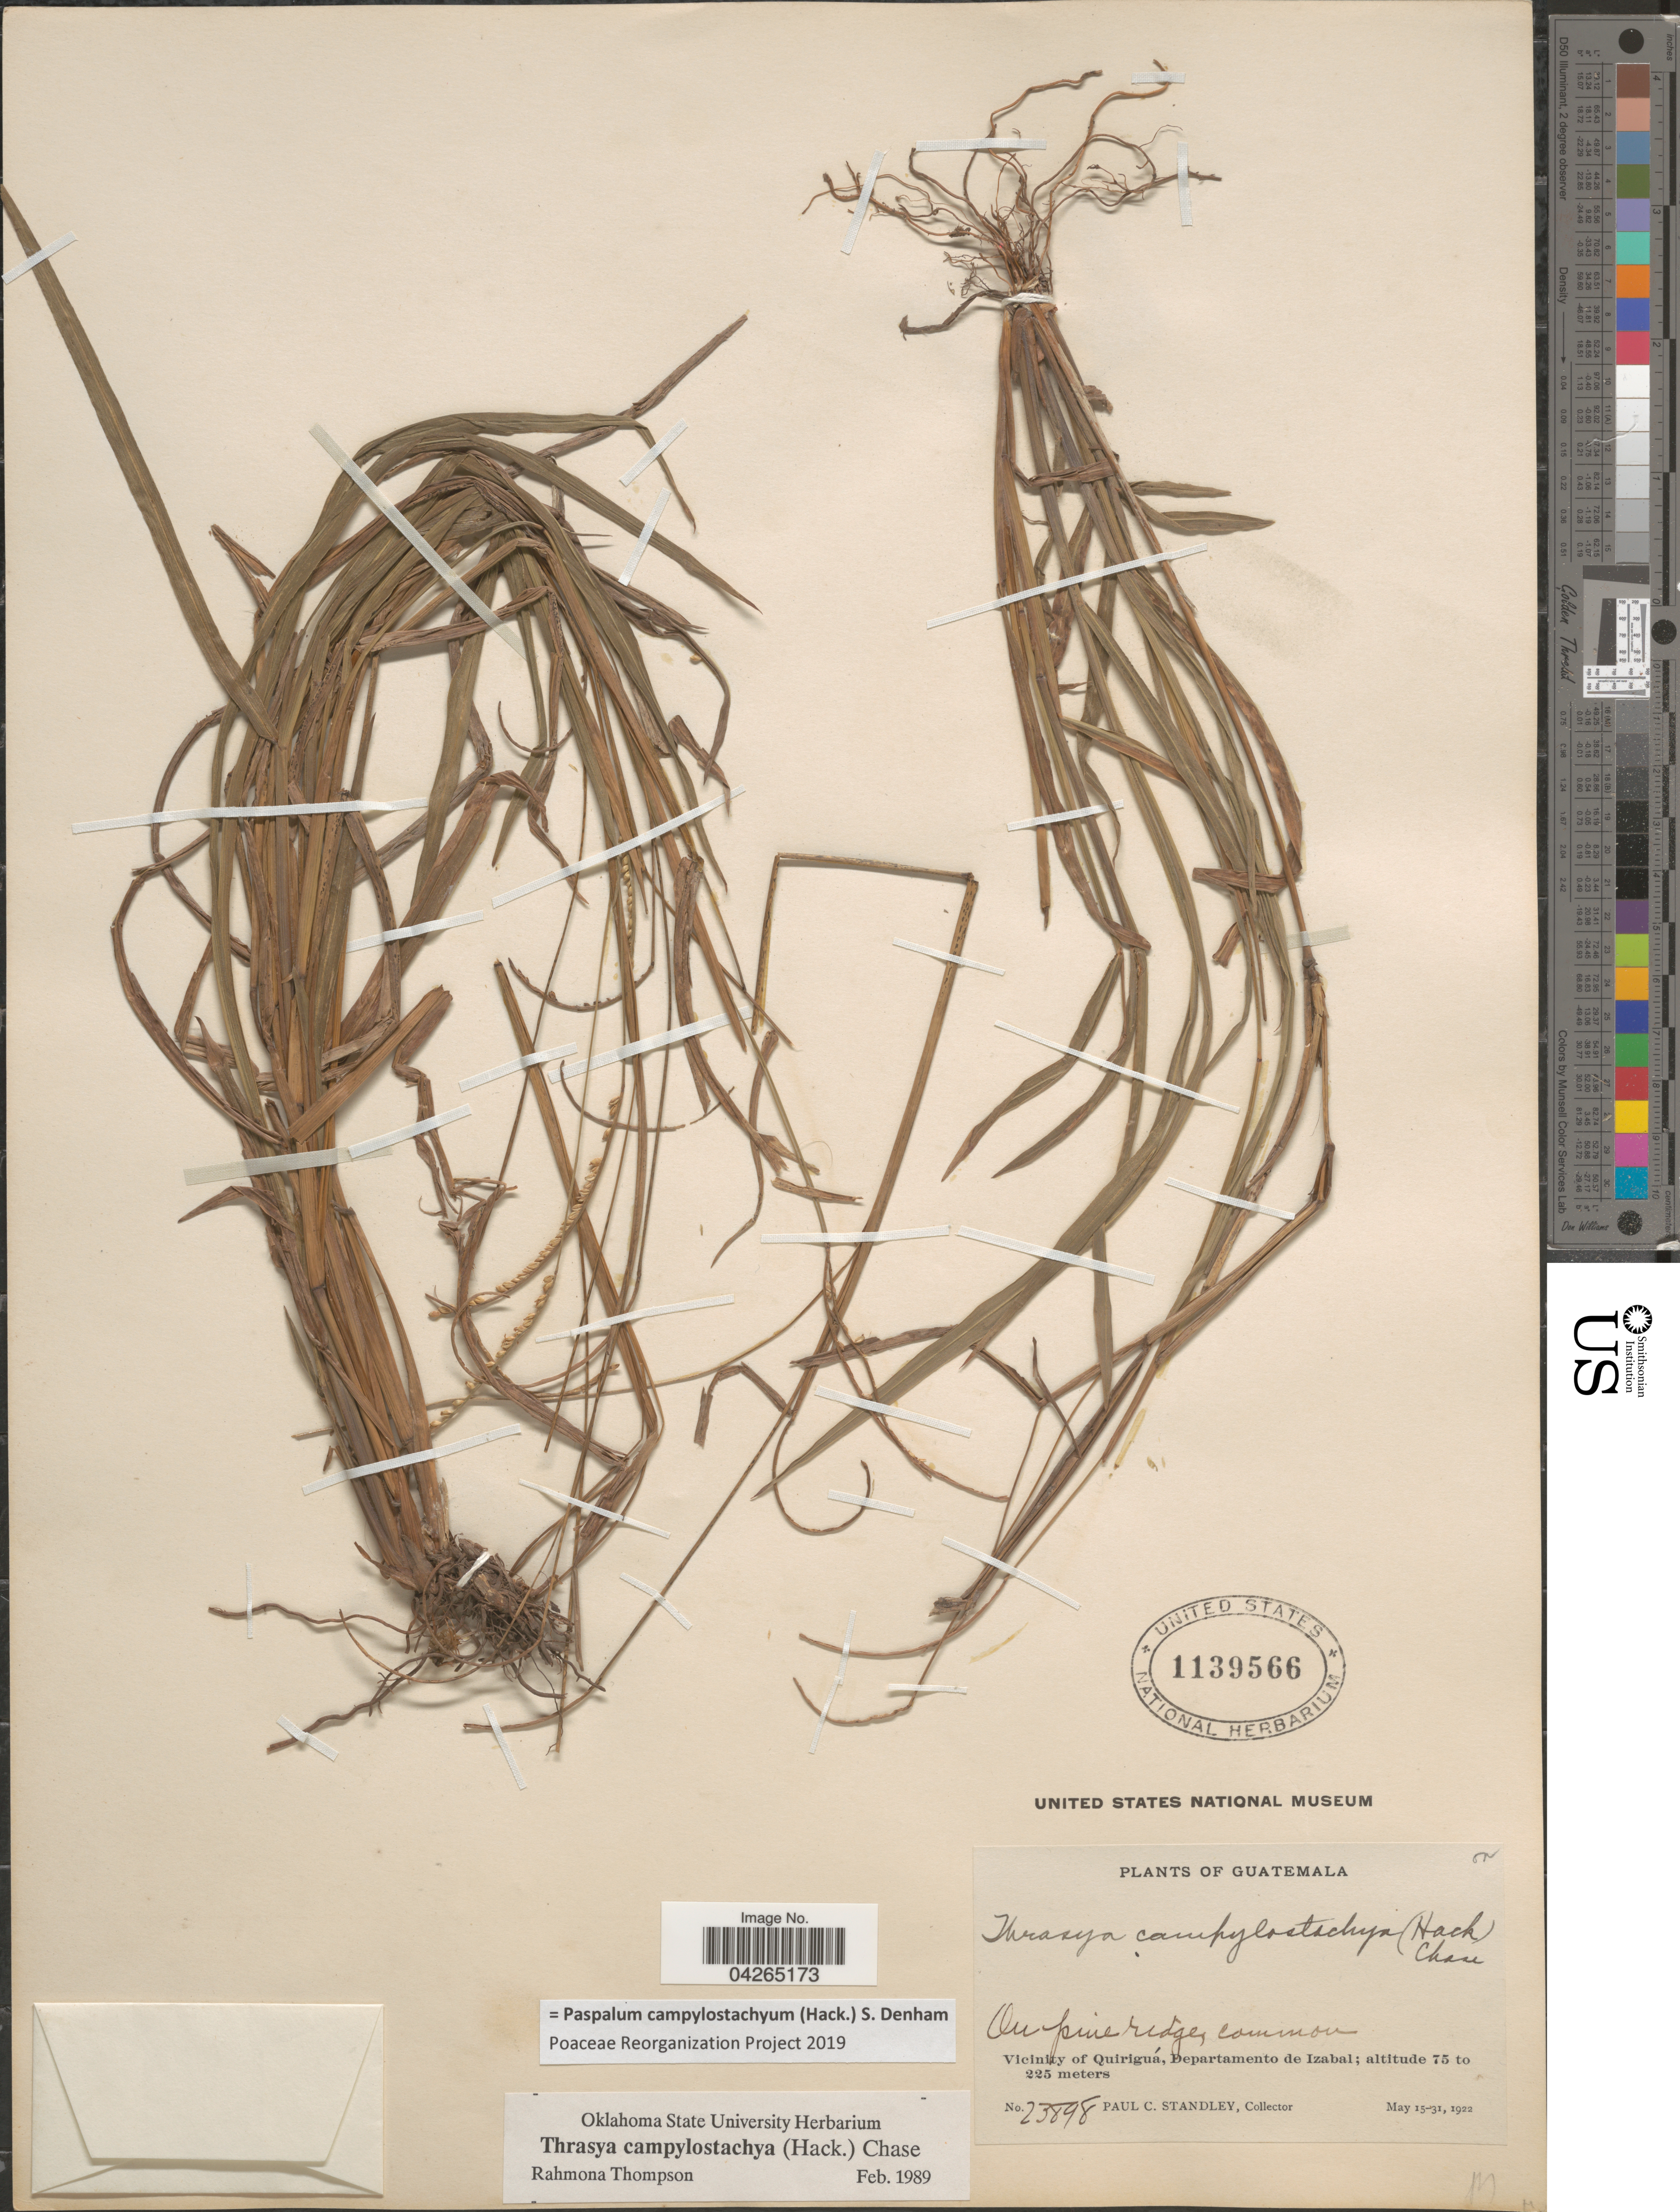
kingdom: Plantae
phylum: Tracheophyta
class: Liliopsida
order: Poales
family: Poaceae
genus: Paspalum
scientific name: Paspalum campylostachyum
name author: (Hack.) S. Denham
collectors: P. C. Standley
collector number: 23898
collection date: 1922-05-15/1922-05-31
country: Guatemala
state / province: Izabal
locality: Vicinity of Quiriguá, Departamento de Izabal.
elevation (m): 75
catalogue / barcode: US 1139566